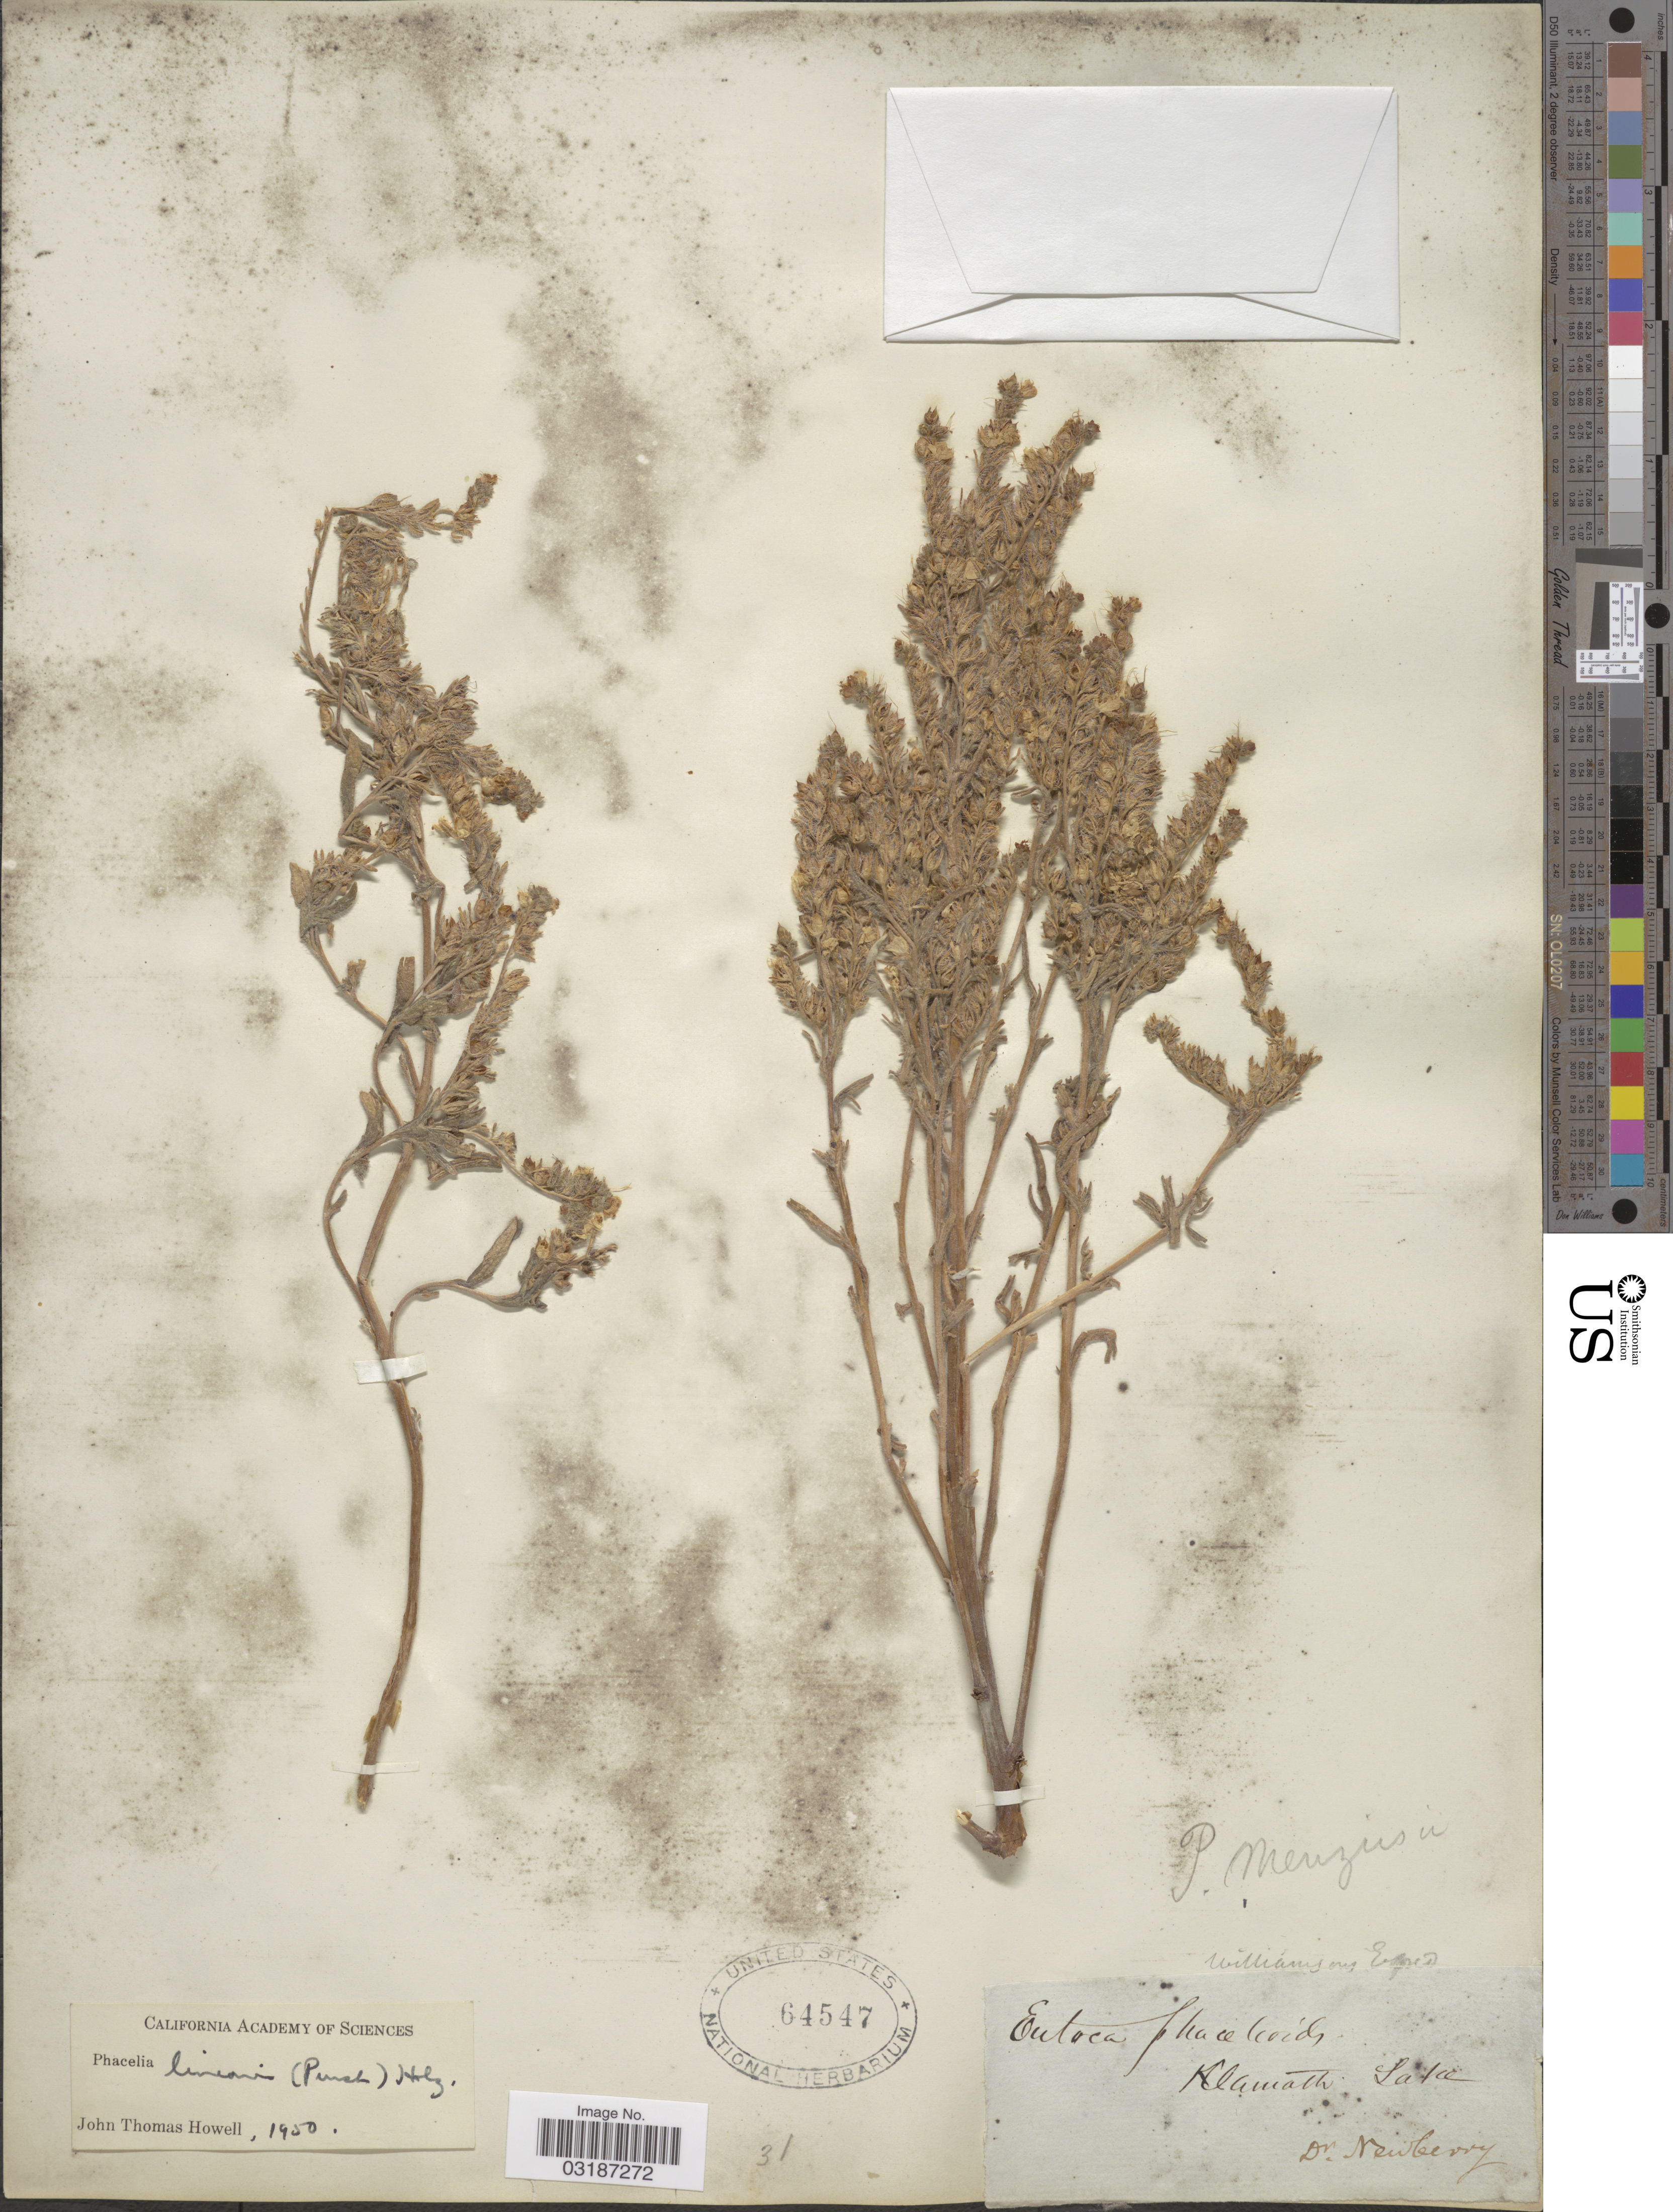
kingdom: Plantae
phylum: Tracheophyta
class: Magnoliopsida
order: Boraginales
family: Hydrophyllaceae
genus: Phacelia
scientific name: Phacelia linearis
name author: (Pursh) Holz.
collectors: -. Newberry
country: United States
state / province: Oregon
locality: Klamath Lake.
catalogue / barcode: US 64547